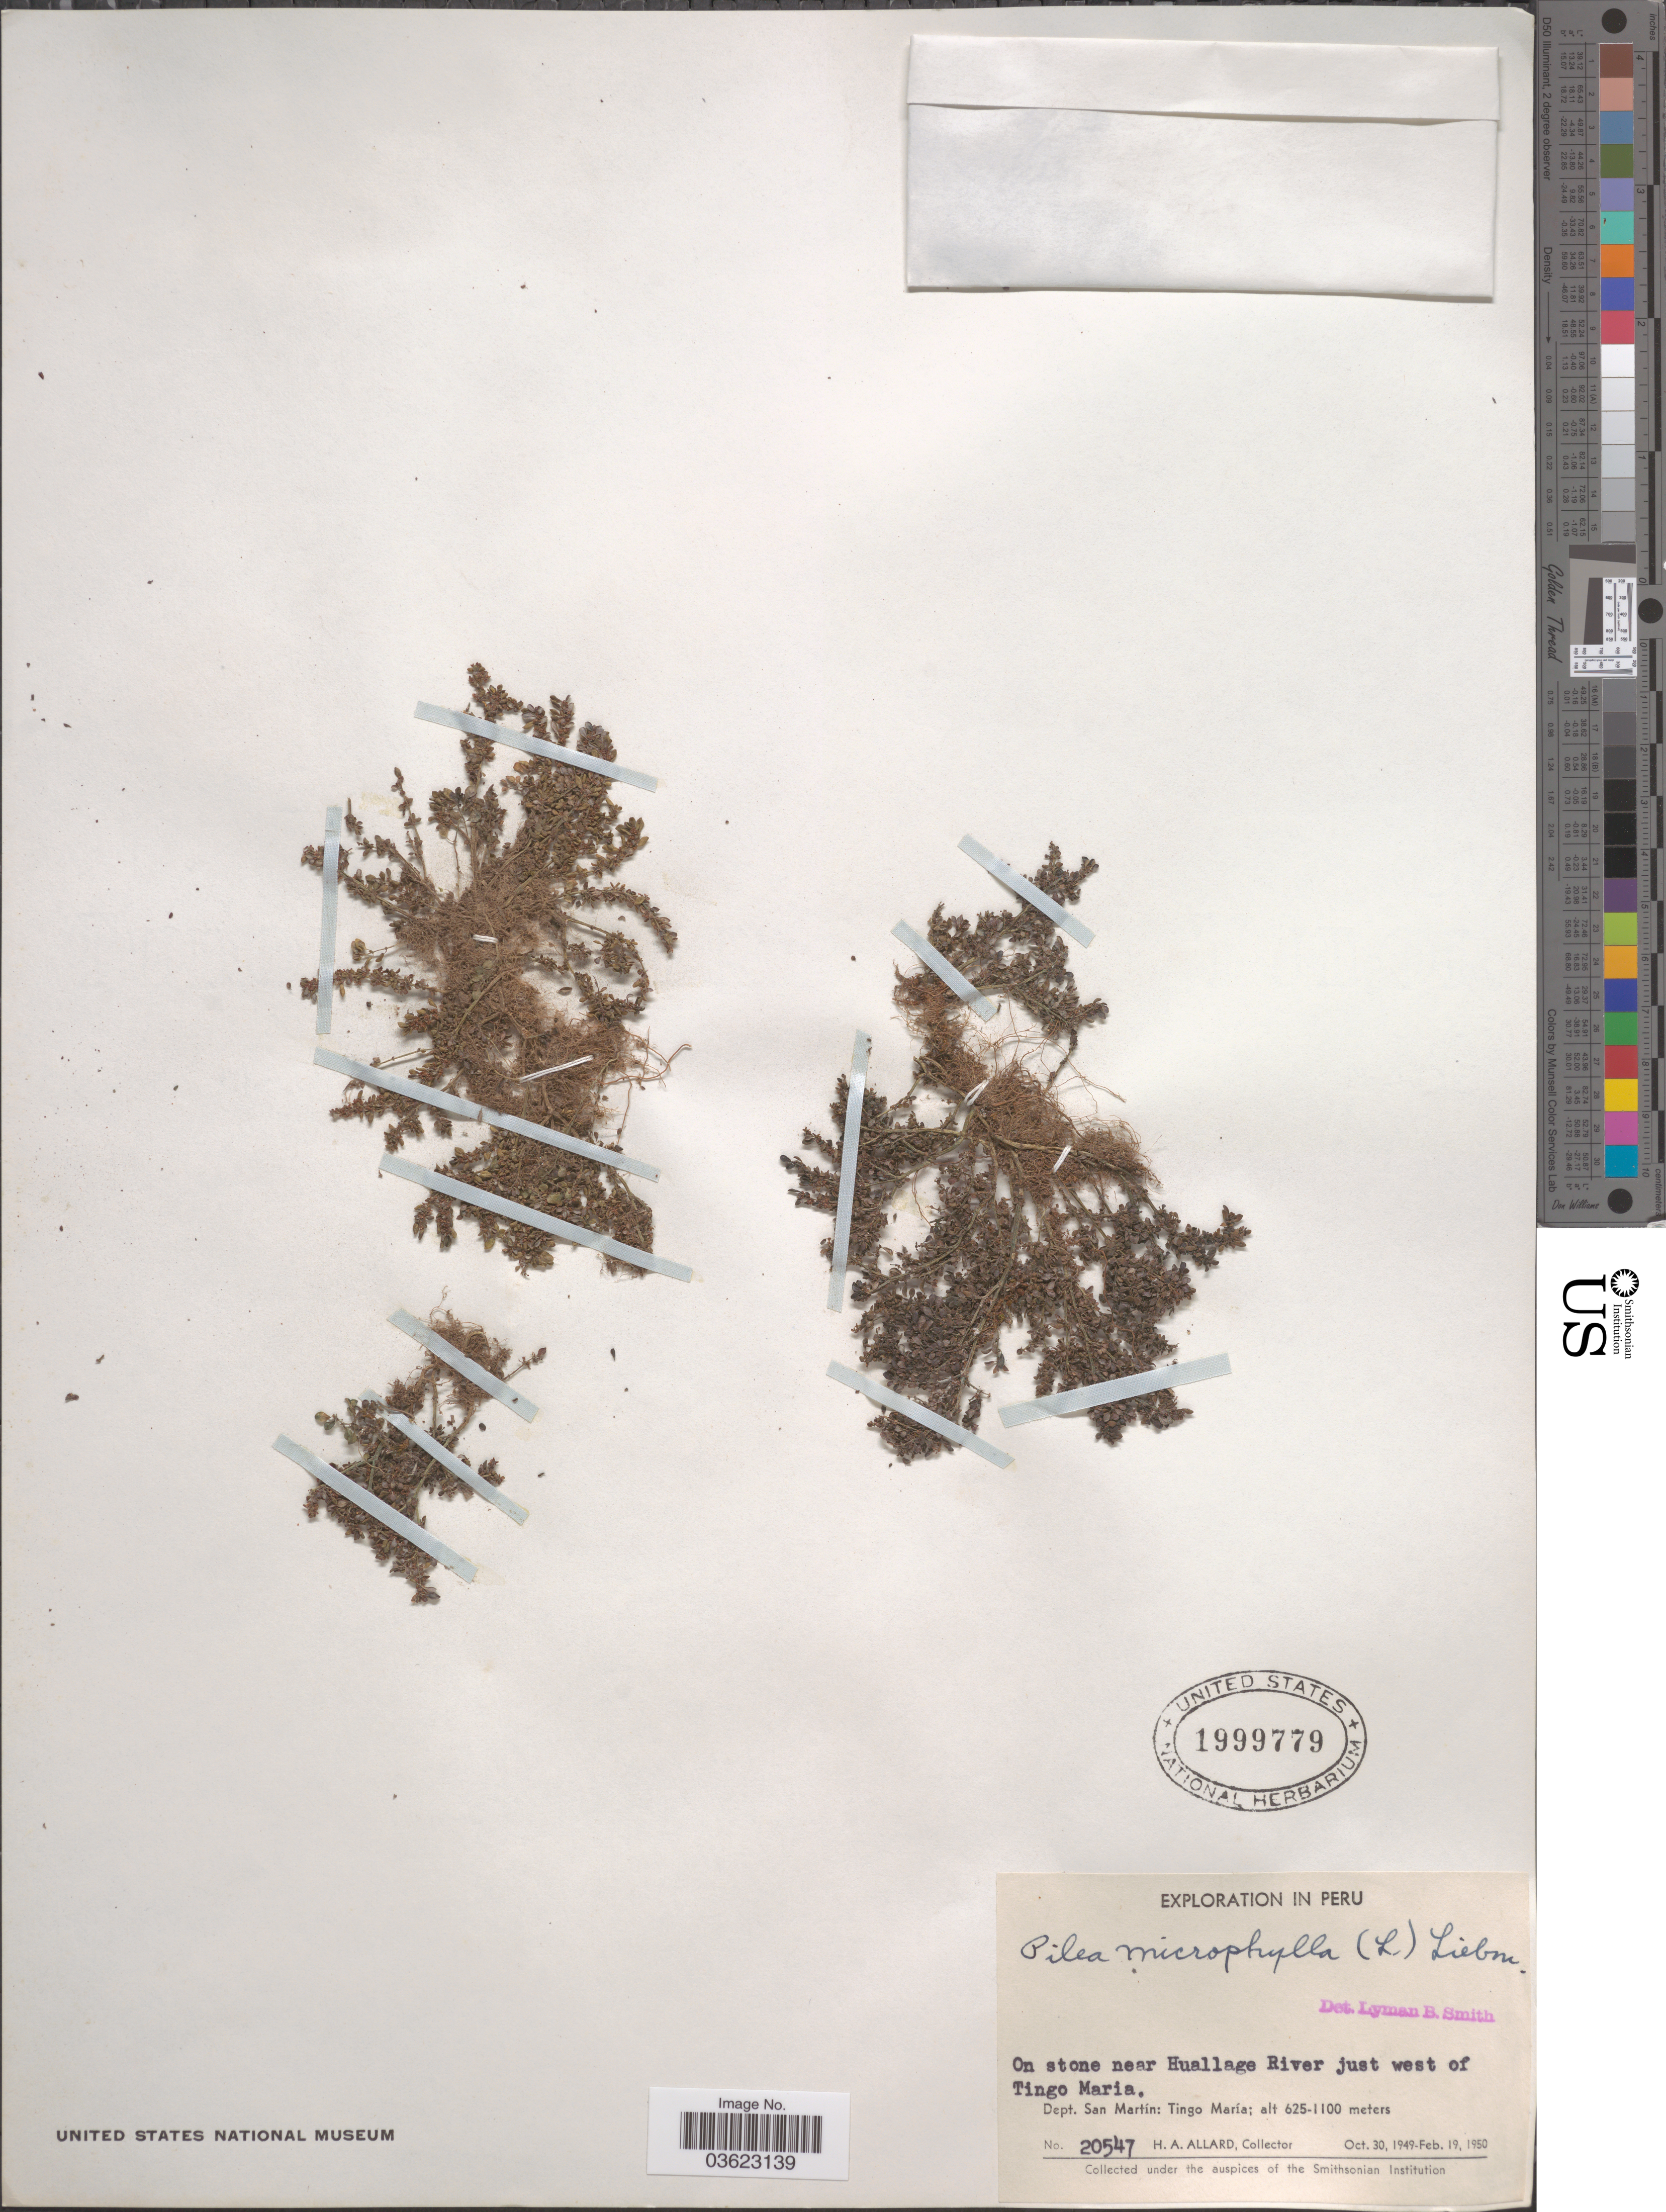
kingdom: Plantae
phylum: Tracheophyta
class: Magnoliopsida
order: Rosales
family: Urticaceae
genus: Pilea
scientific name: Pilea microphylla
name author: (L.) Liebm.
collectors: H. A. Allard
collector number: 20547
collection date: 1949-10-30/1950-02-19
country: Peru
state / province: San Martín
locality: On stone near Huallage River just west of Tingo Maria. Dept. San Martin: Tingo María.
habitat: on stone near river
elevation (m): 625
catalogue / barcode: US 1999779